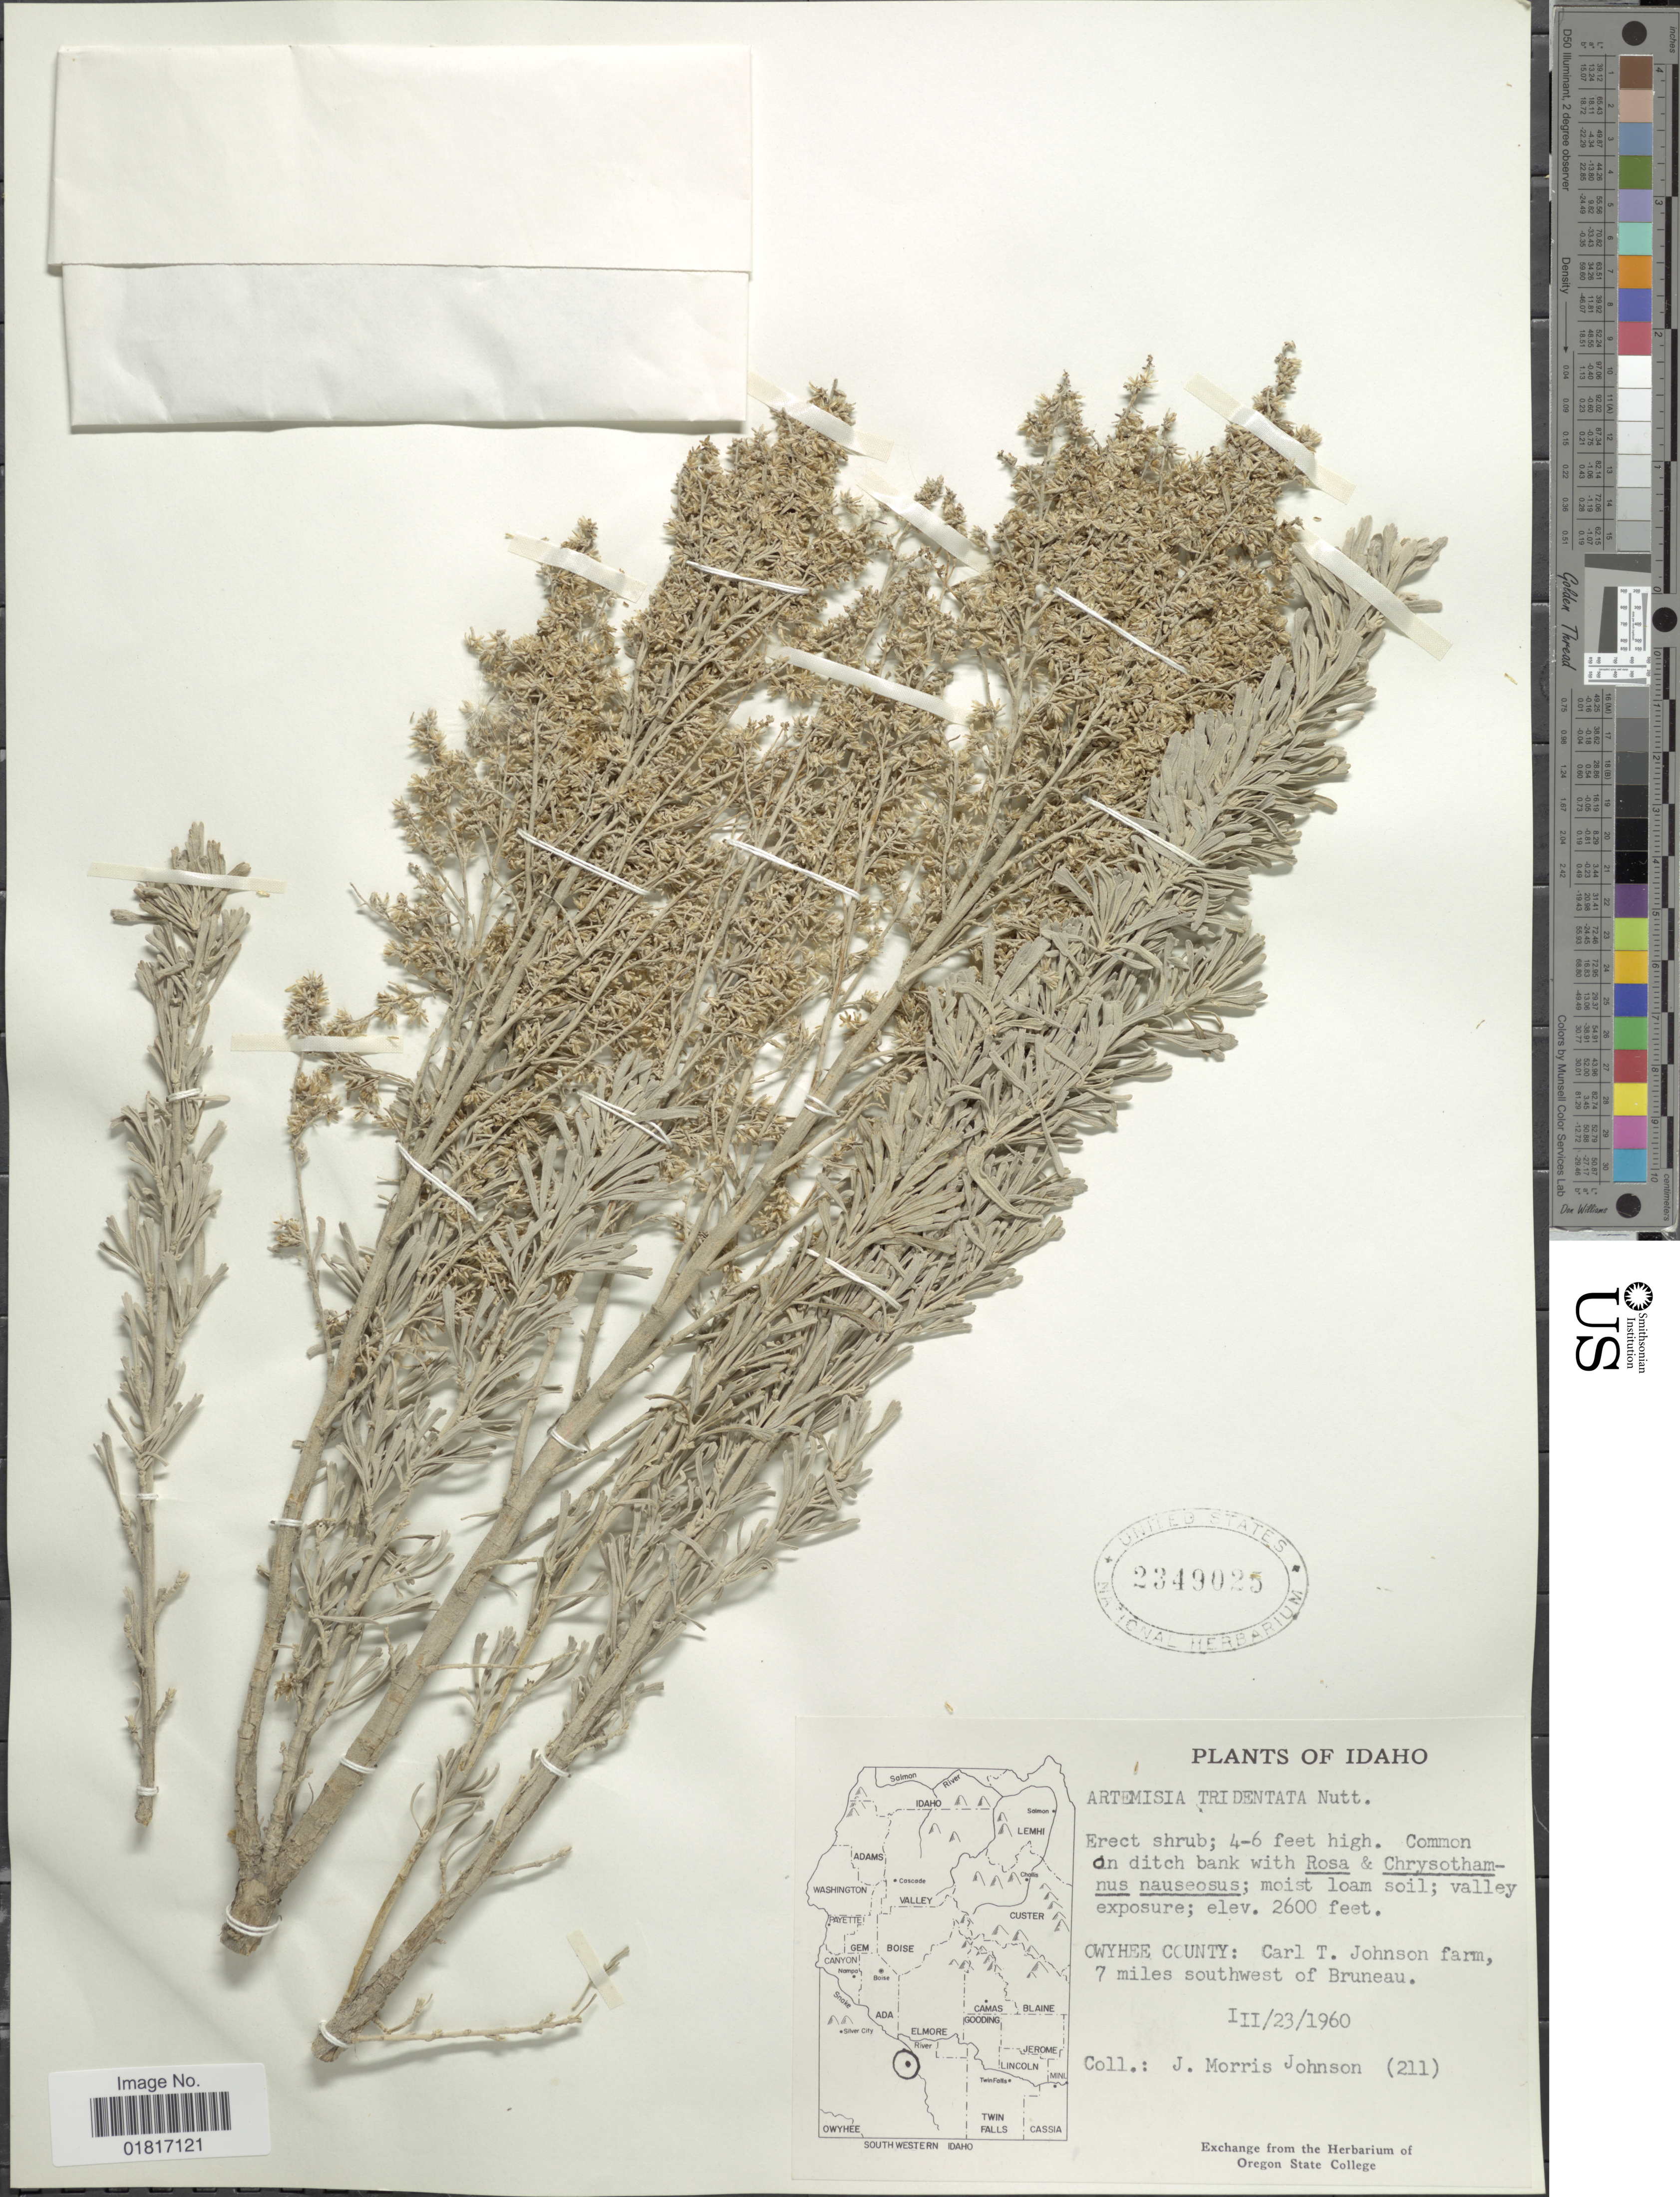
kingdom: Plantae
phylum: Tracheophyta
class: Magnoliopsida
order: Asterales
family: Asteraceae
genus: Artemisia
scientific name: Artemisia tridentata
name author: Nutt.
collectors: J. M. Johnson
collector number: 211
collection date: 1960-03-23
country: United States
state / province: Idaho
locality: Owyhee County: Carl T. Johnson farm, 7 miles southwest of Bruneau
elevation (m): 792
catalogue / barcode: US 2349025